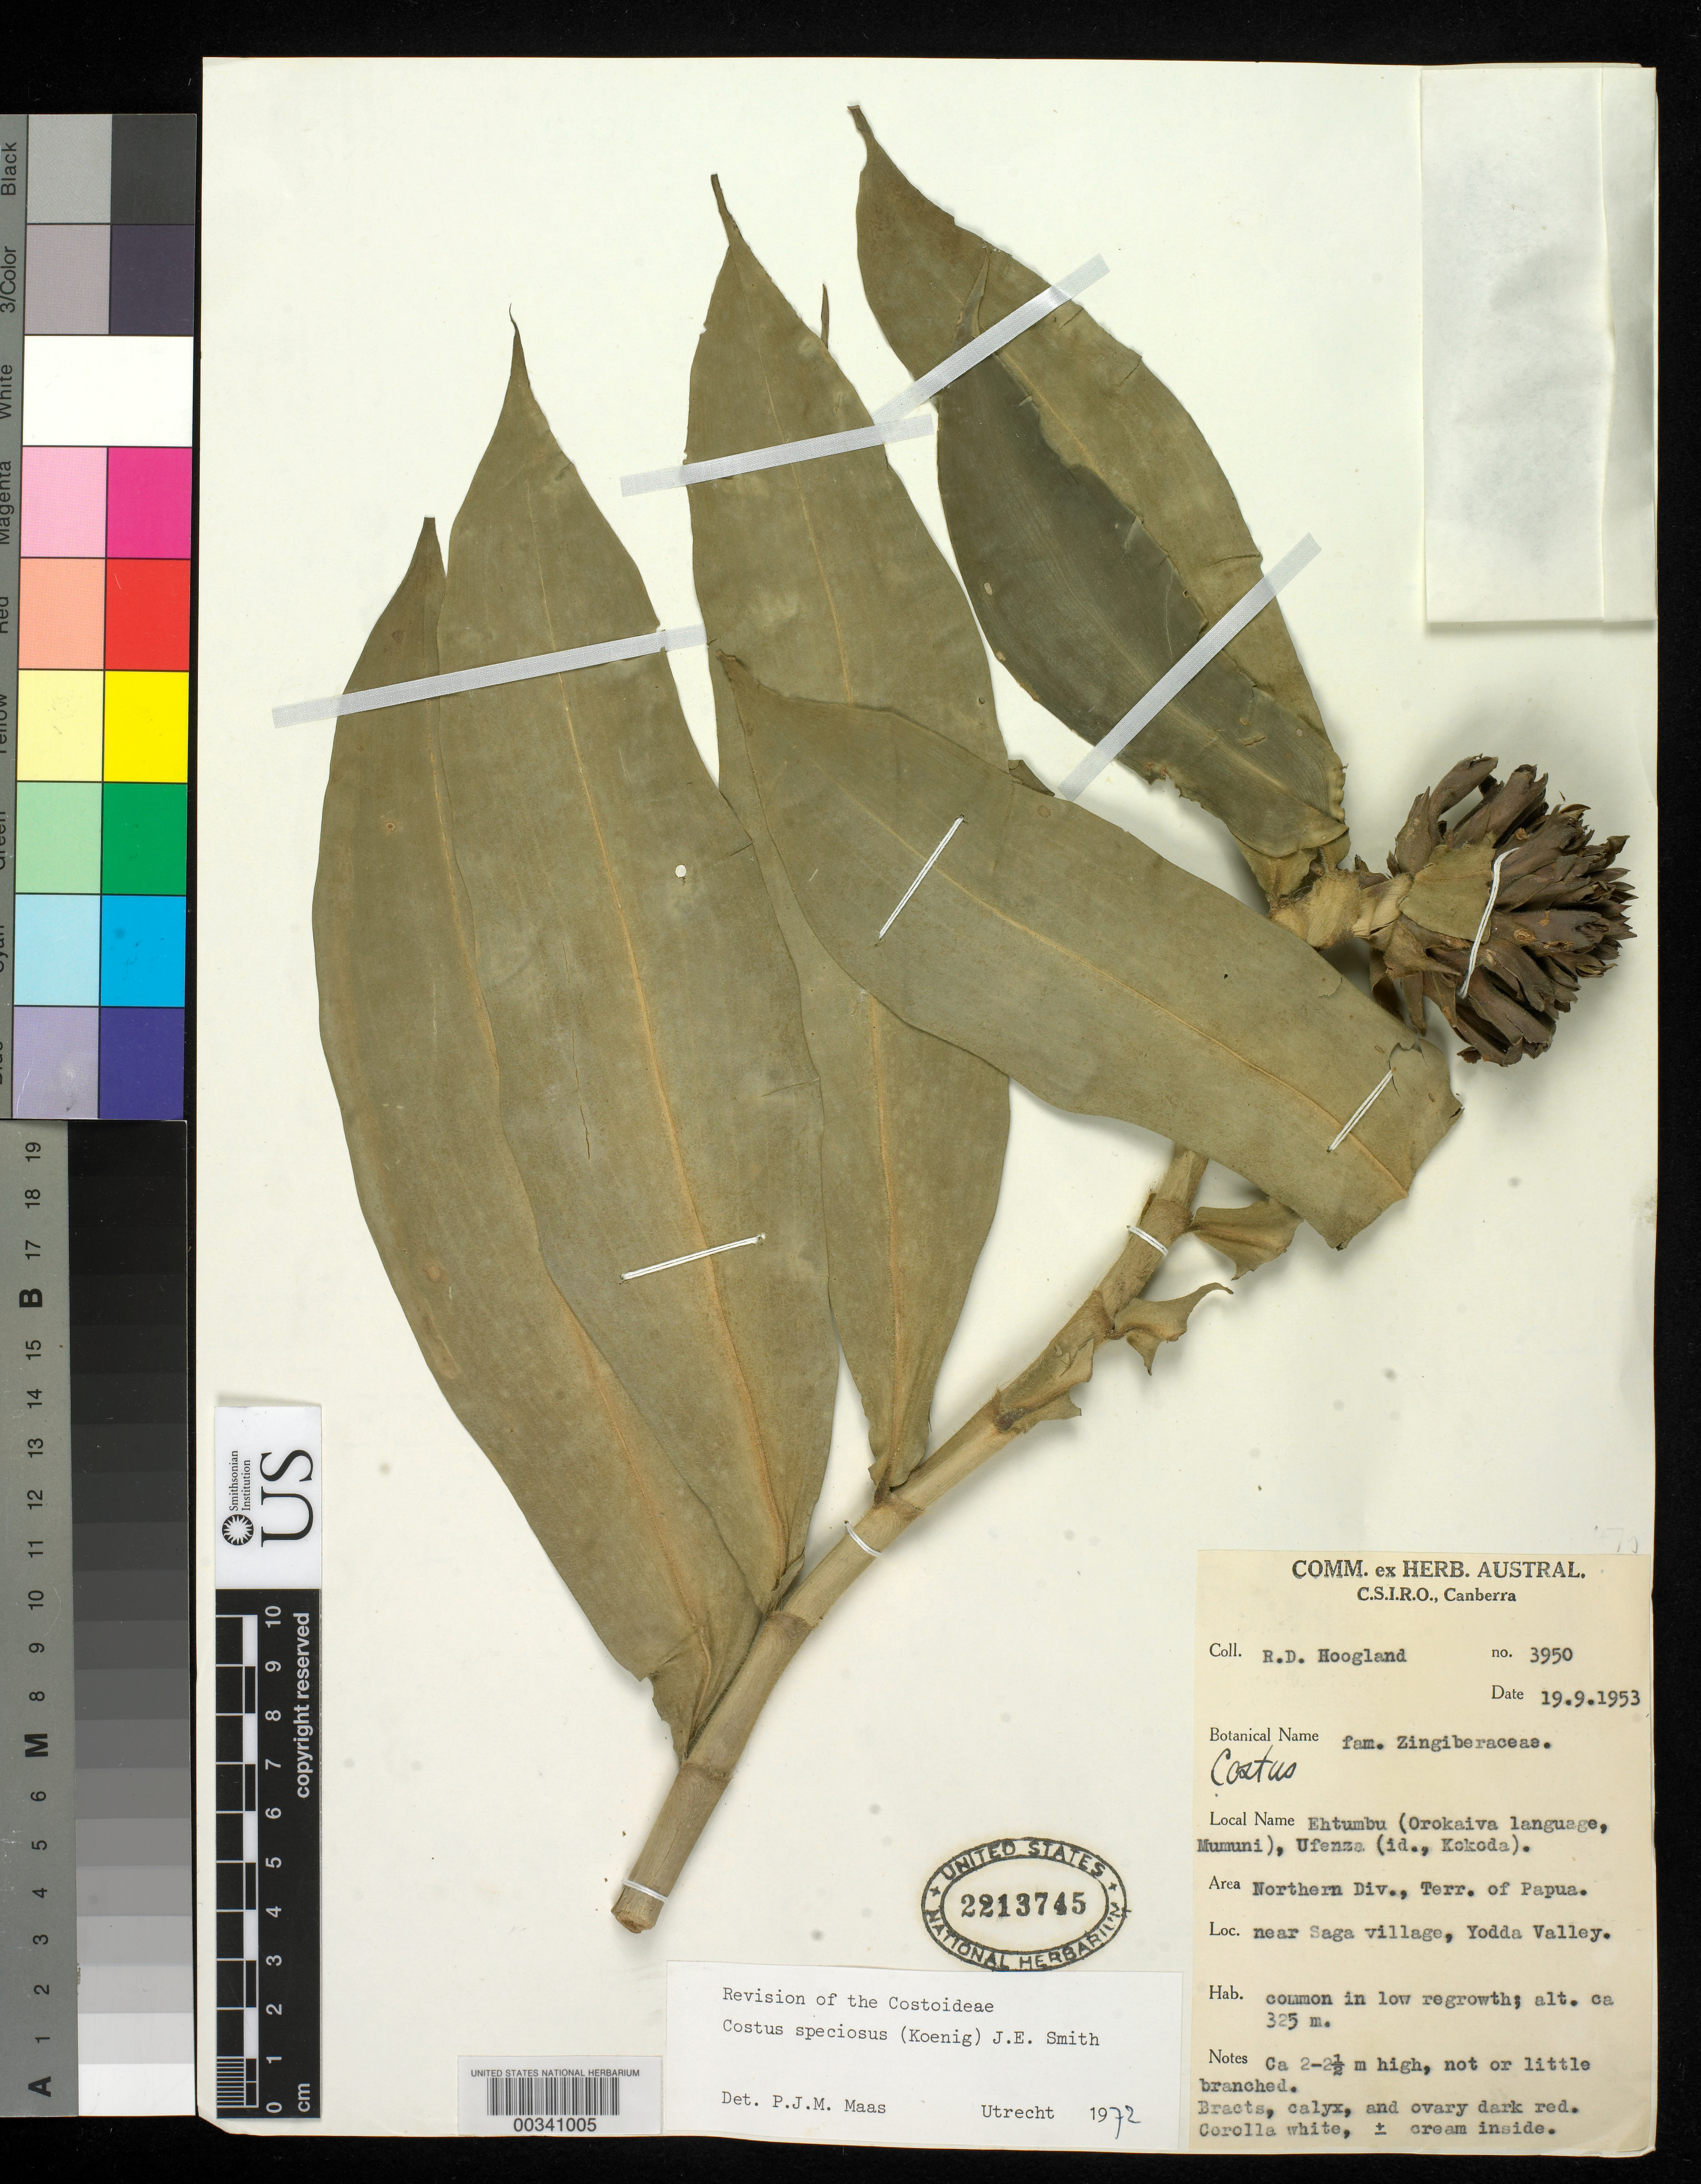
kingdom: Plantae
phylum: Tracheophyta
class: Liliopsida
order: Zingiberales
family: Costaceae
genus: Hellenia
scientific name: Hellenia speciosa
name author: (J. Koenig) S.R. Dutta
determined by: Wagner, W. L., (BOT), Smithsonian Institution - National Museum of Natural History (UNITED STATES)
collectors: R. D. Hoogland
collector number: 3950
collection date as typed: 19 Sep 1953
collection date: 1953-09-19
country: Papua New Guinea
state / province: Northern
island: New Guinea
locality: Near Saga village, Yodda Valley, Northern Div., Terr. of Papua.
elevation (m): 325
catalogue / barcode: US 2213745